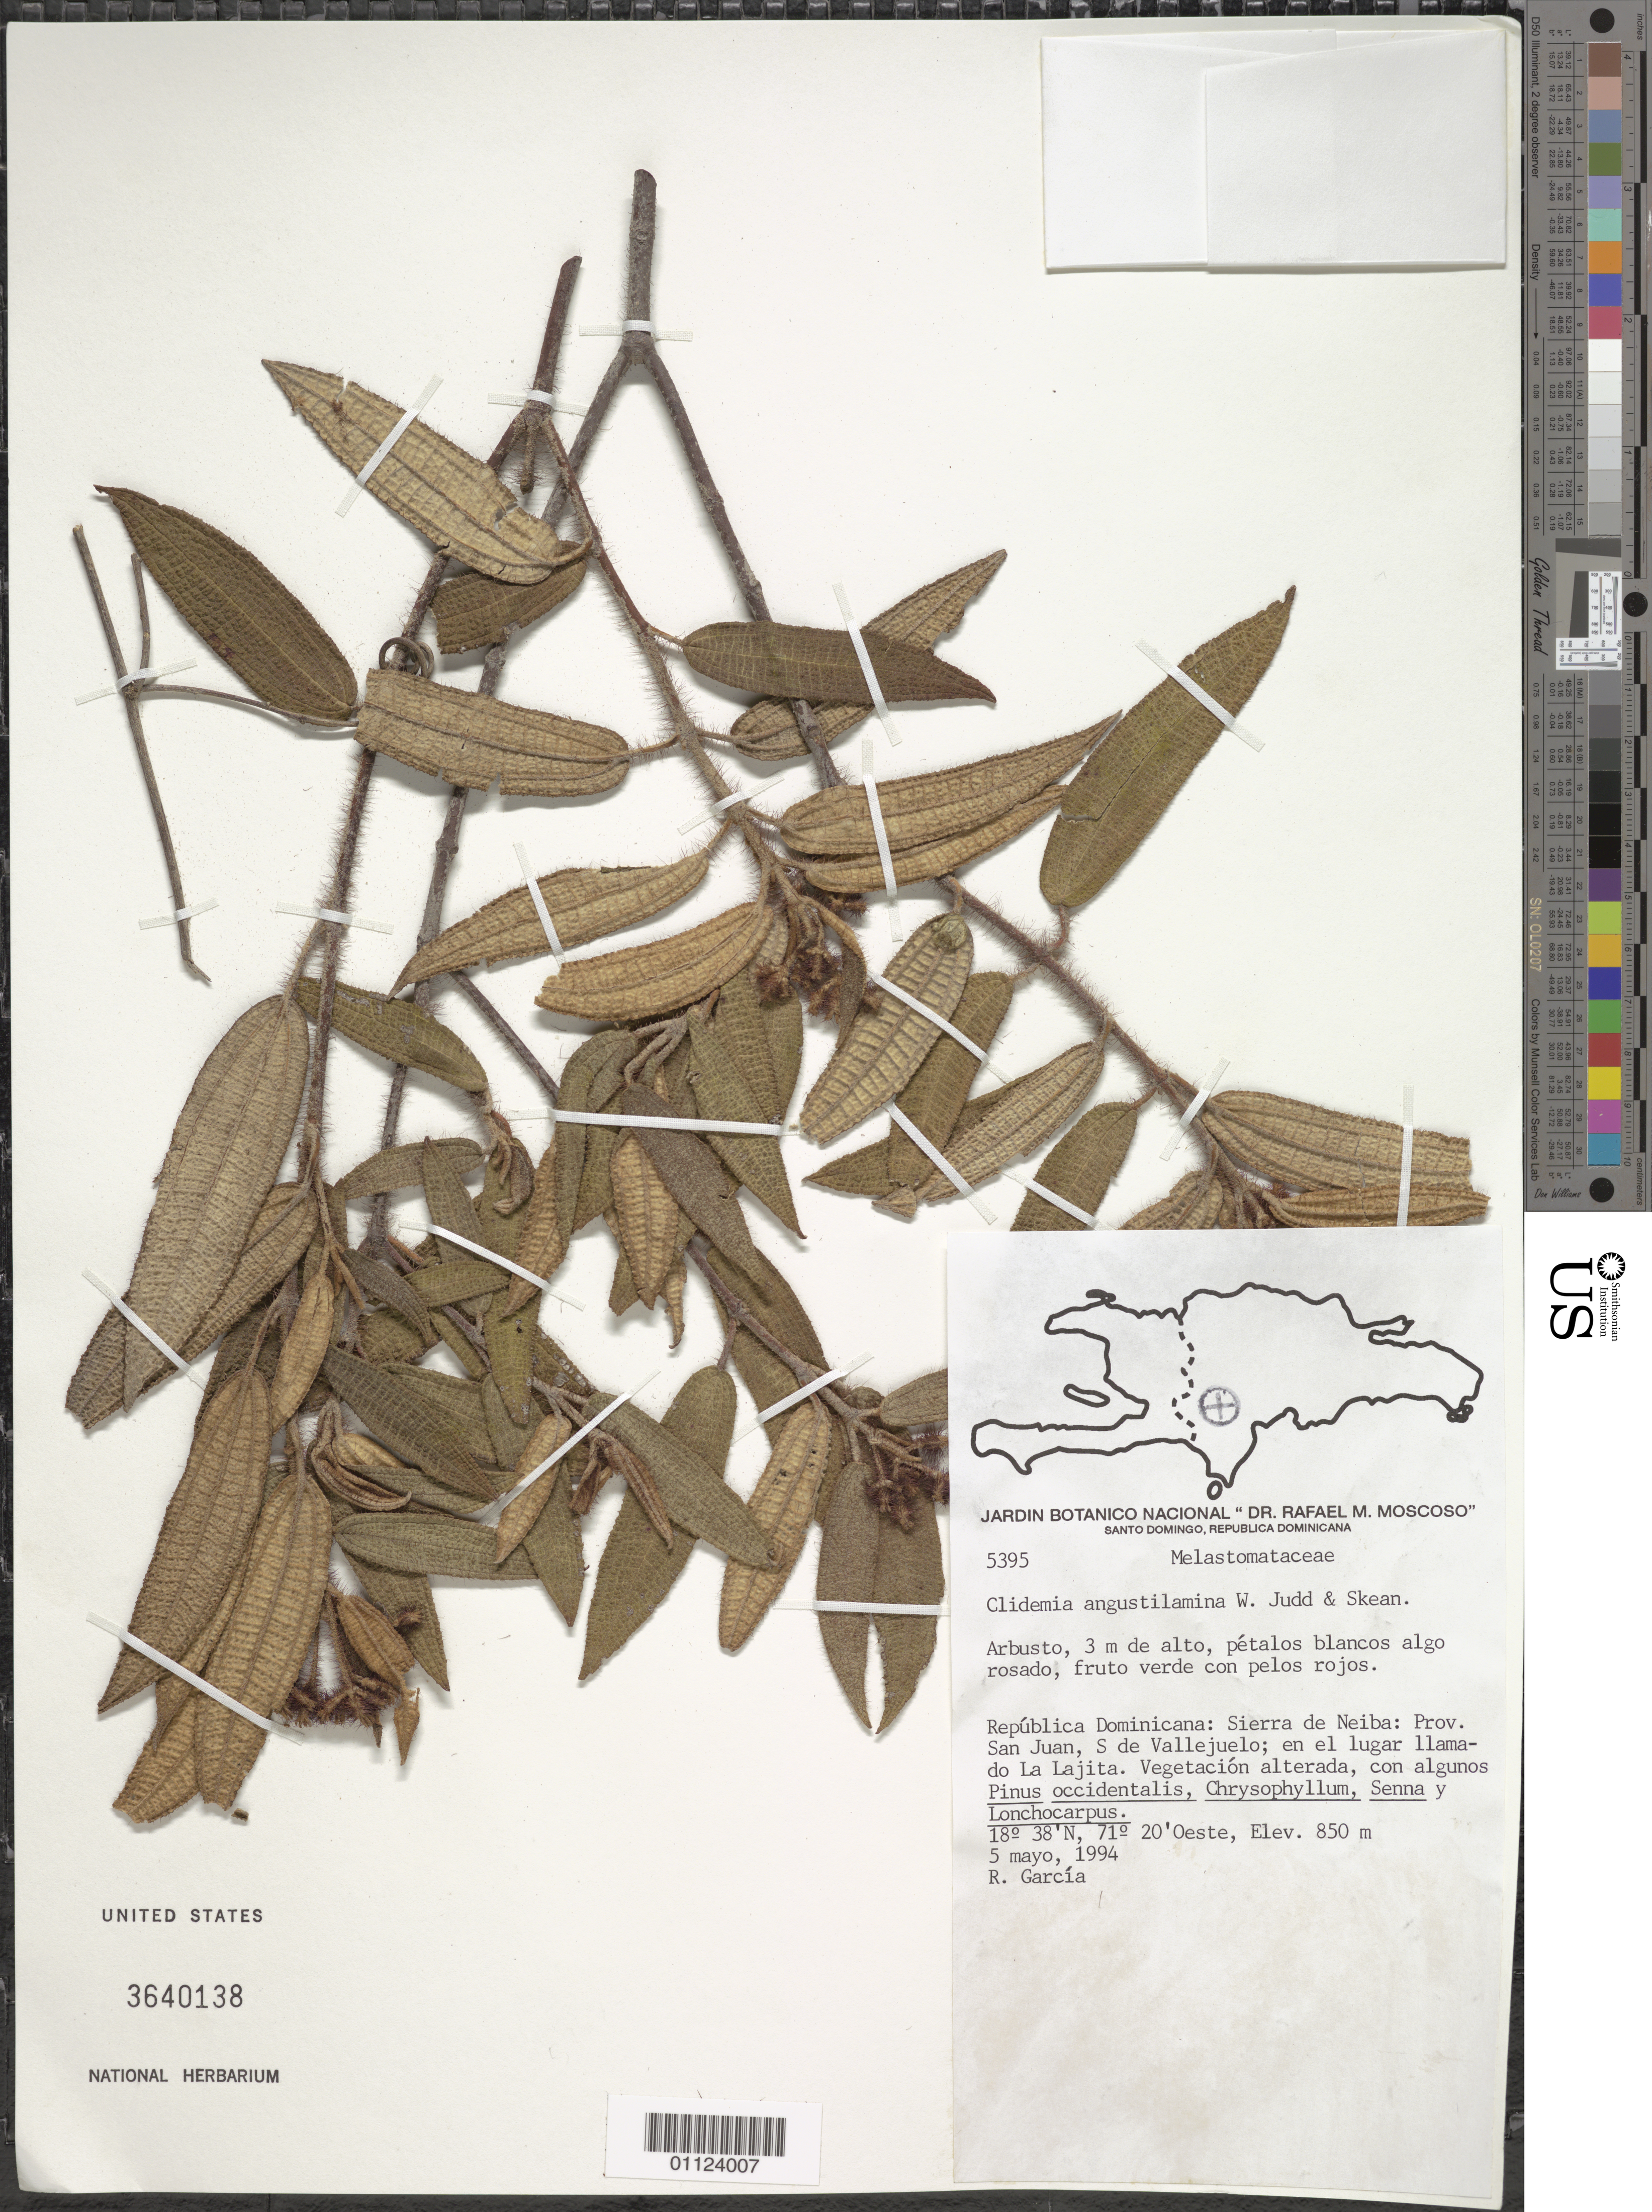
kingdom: Plantae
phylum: Tracheophyta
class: Magnoliopsida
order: Myrtales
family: Melastomataceae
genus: Clidemia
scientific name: Clidemia angustilamina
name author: Judd & Skean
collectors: R. G. García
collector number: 5395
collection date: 1994-05-05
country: Dominican Republic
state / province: San Juan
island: Hispaniola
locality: Sierra de Neiba, S de Vallejuelo; en el lugar llamado La Lajita.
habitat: Vegetación alterada, con algunos Pinus occidentalis, Chrysophyllum, Senna y Lonchocarpus.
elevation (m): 850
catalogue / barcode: US 3640138